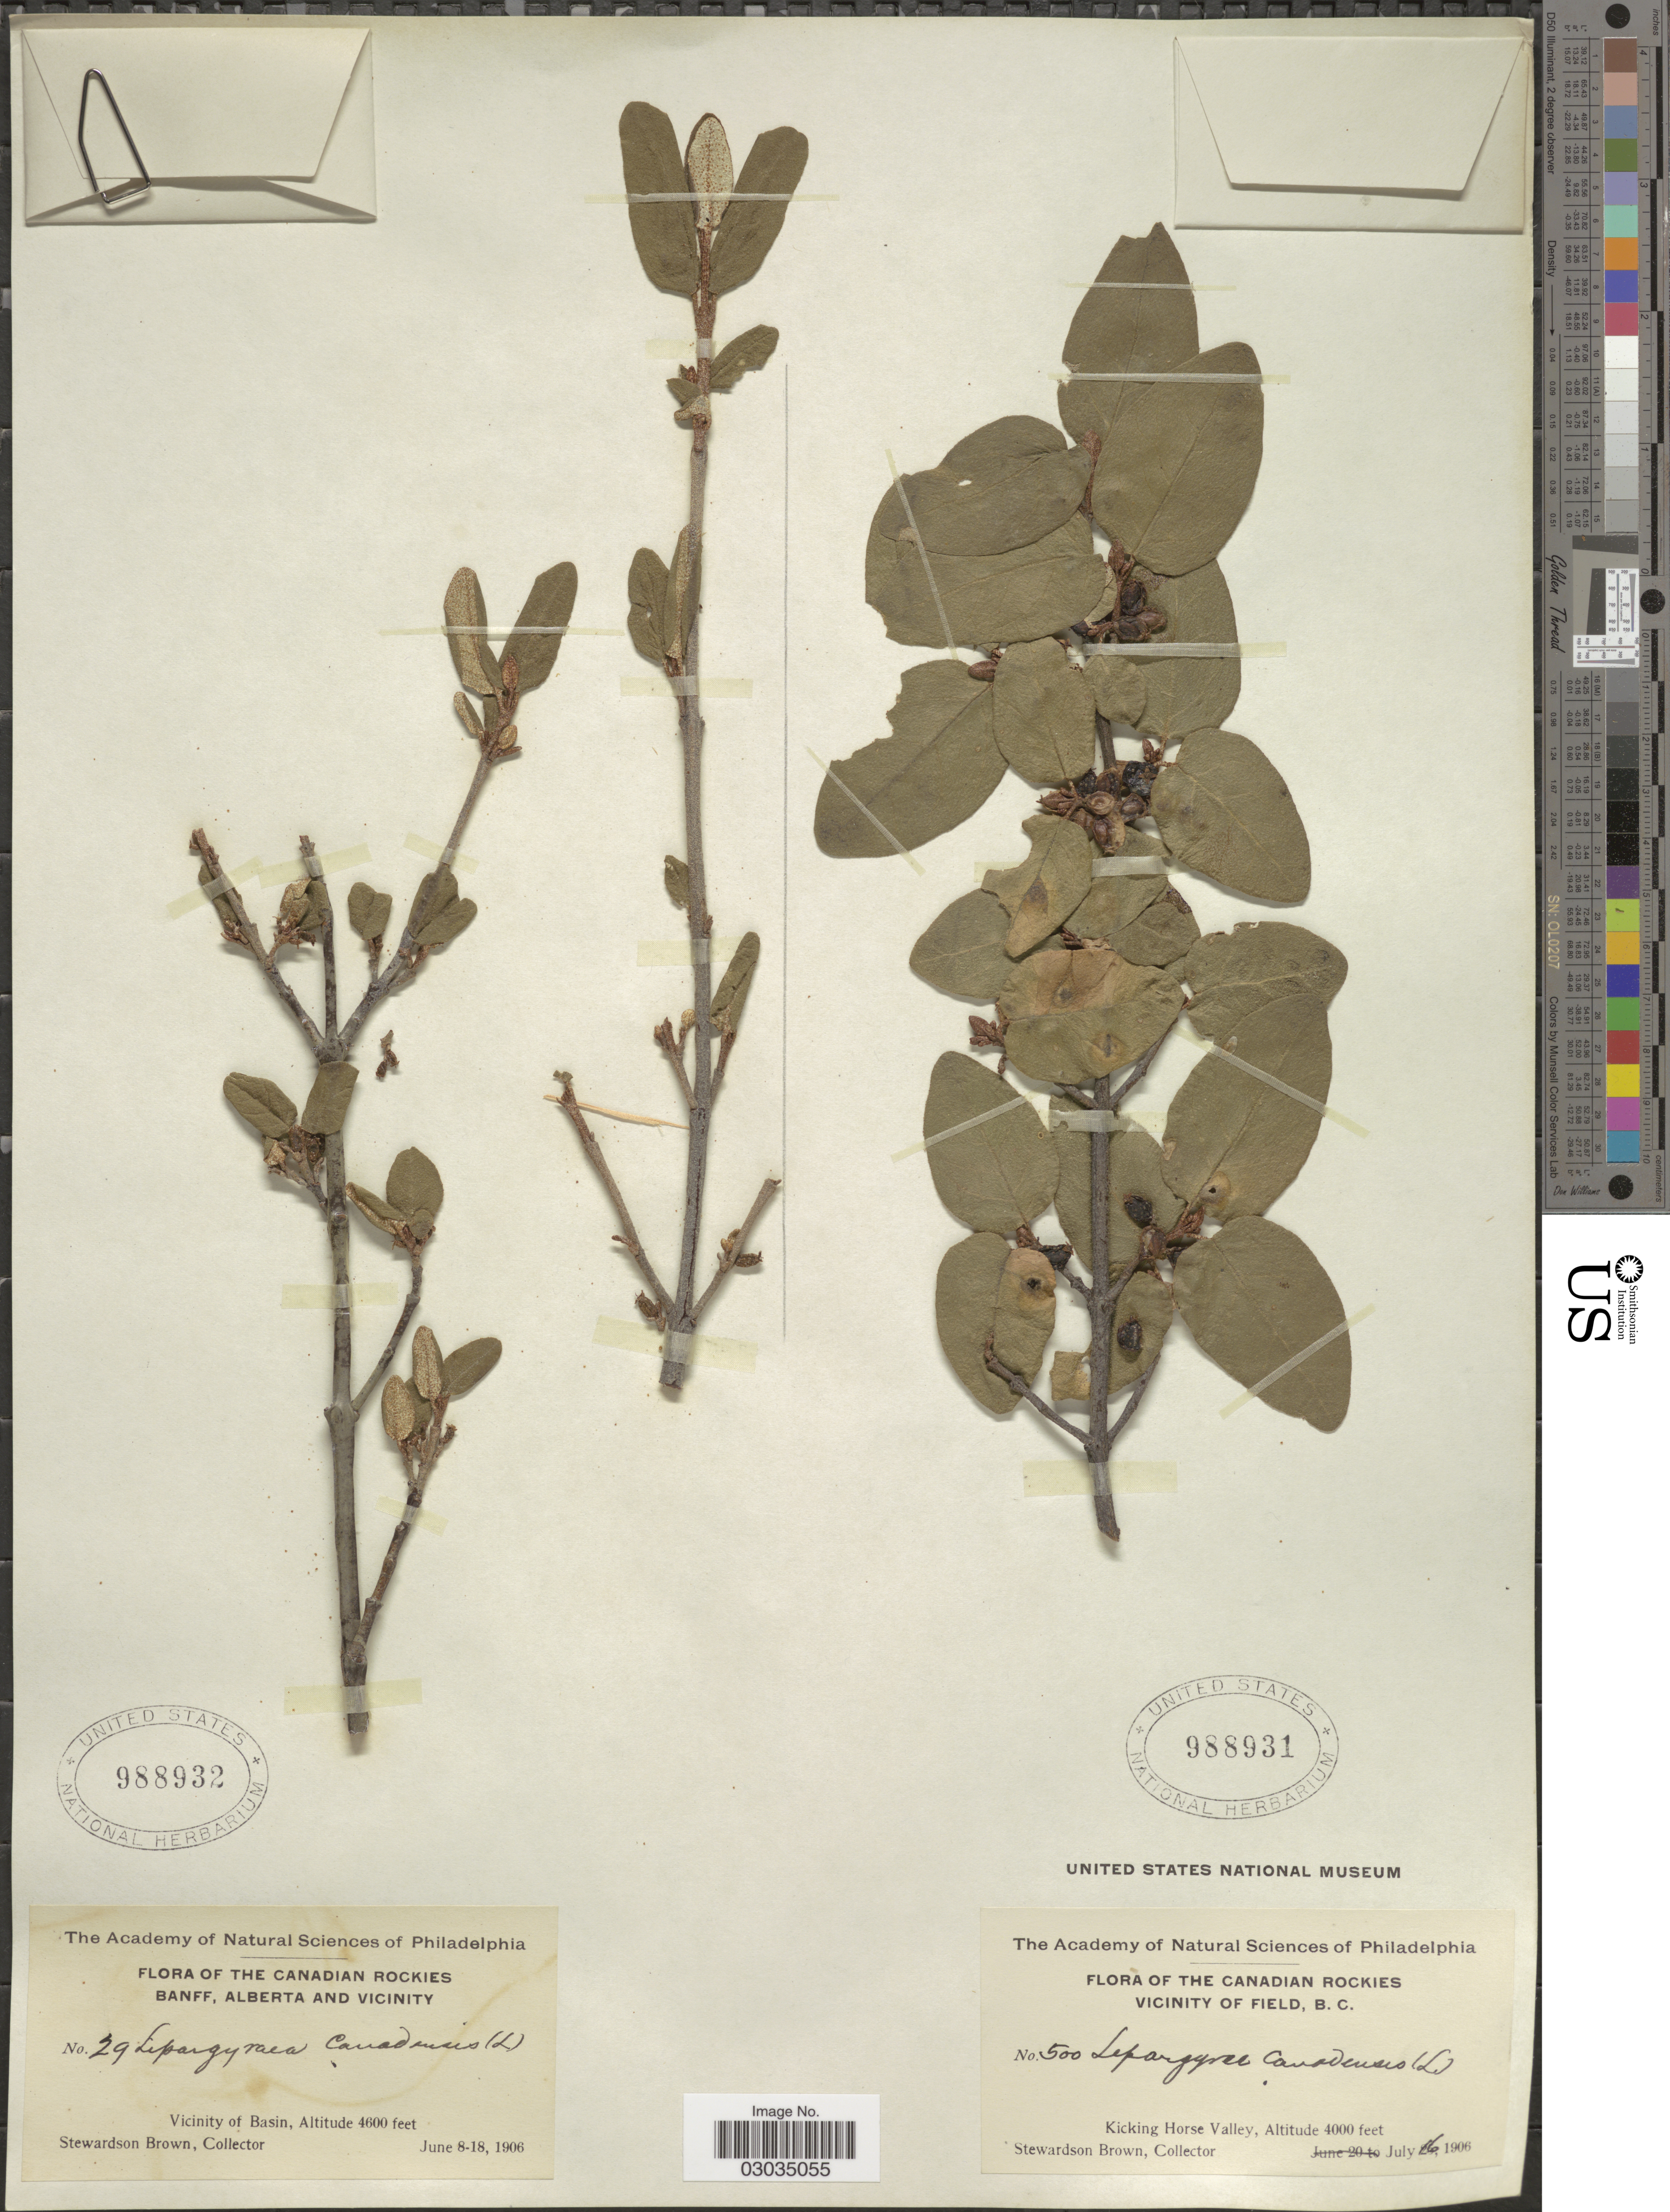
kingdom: Plantae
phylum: Tracheophyta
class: Magnoliopsida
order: Rosales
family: Elaeagnaceae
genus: Shepherdia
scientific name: Shepherdia canadensis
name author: (L.) Nutt.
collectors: S. Brown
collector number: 29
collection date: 1906-06-08/1906-06-18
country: Canada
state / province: Alberta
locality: The Canadian Rockies, Banff, Alberta and Vicinity, Vicinity of Basin.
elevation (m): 1402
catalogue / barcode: US 988932